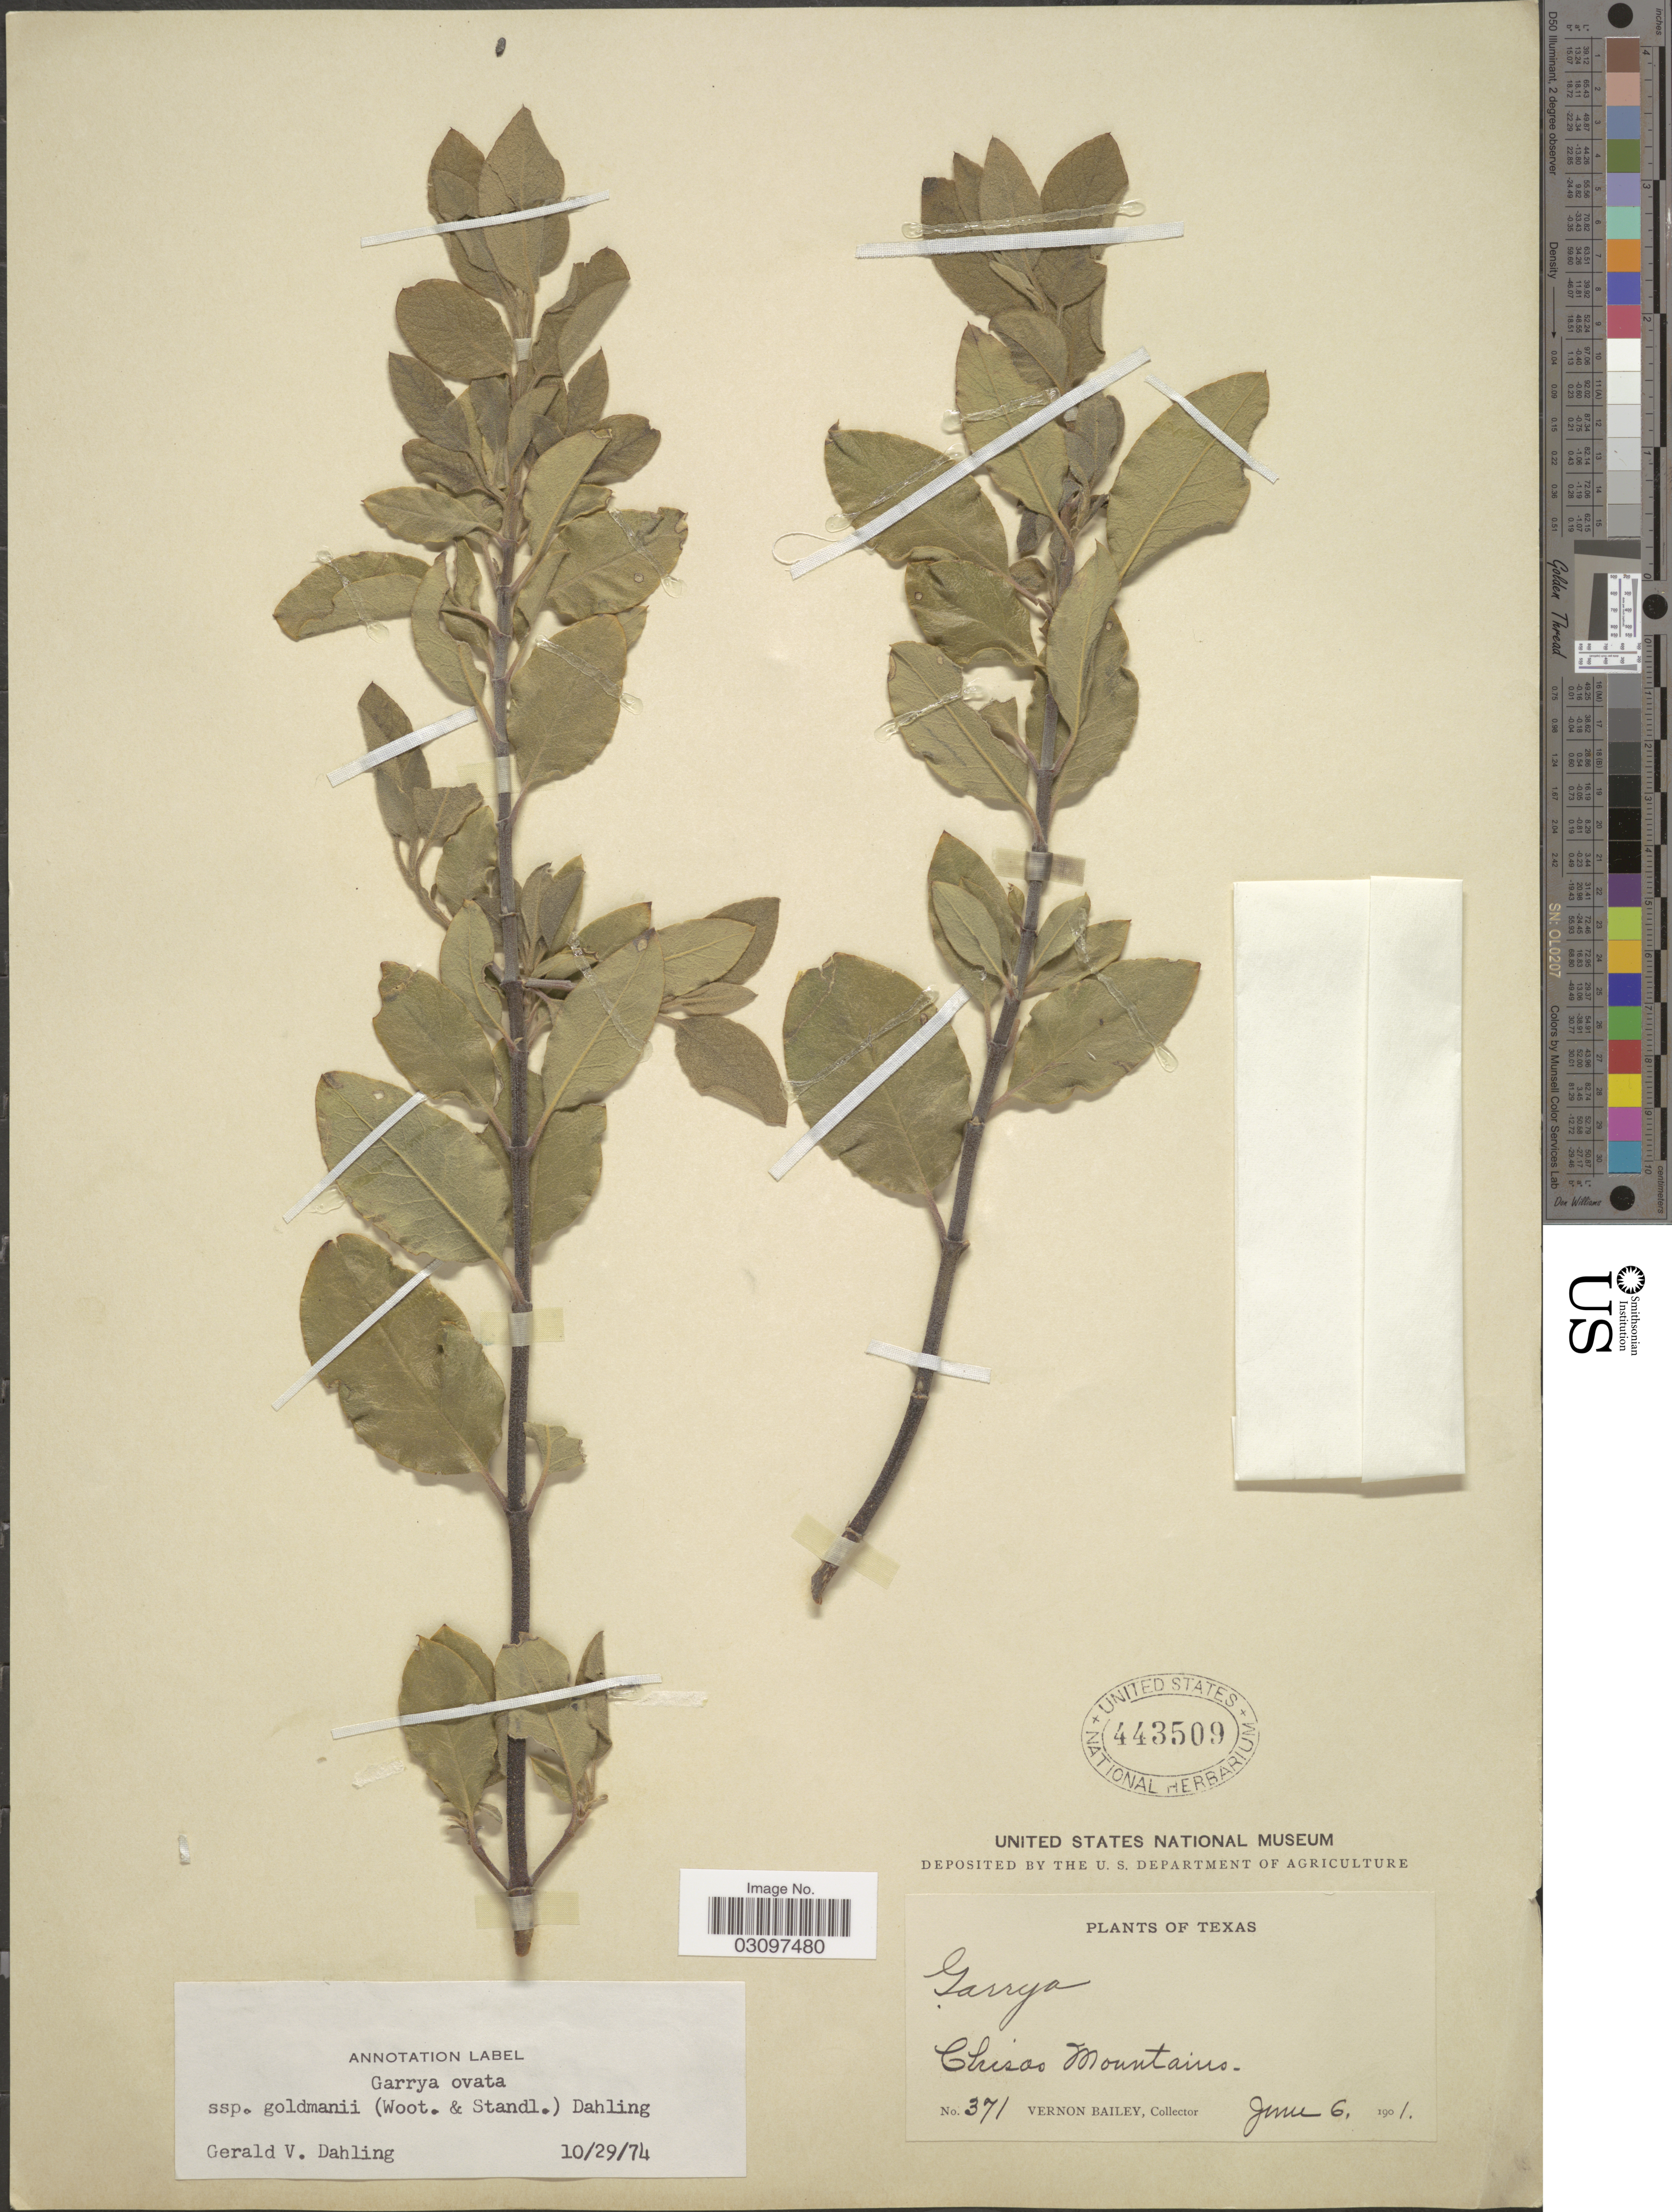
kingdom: Plantae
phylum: Tracheophyta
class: Magnoliopsida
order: Garryales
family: Garryaceae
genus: Garrya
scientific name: Garrya ovata subsp. goldmanii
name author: (Wooton & Standl.) Dahling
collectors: V. O. Bailey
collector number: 371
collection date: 1901-06-06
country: United States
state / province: Texas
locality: Chisos Mountains.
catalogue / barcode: US 443509